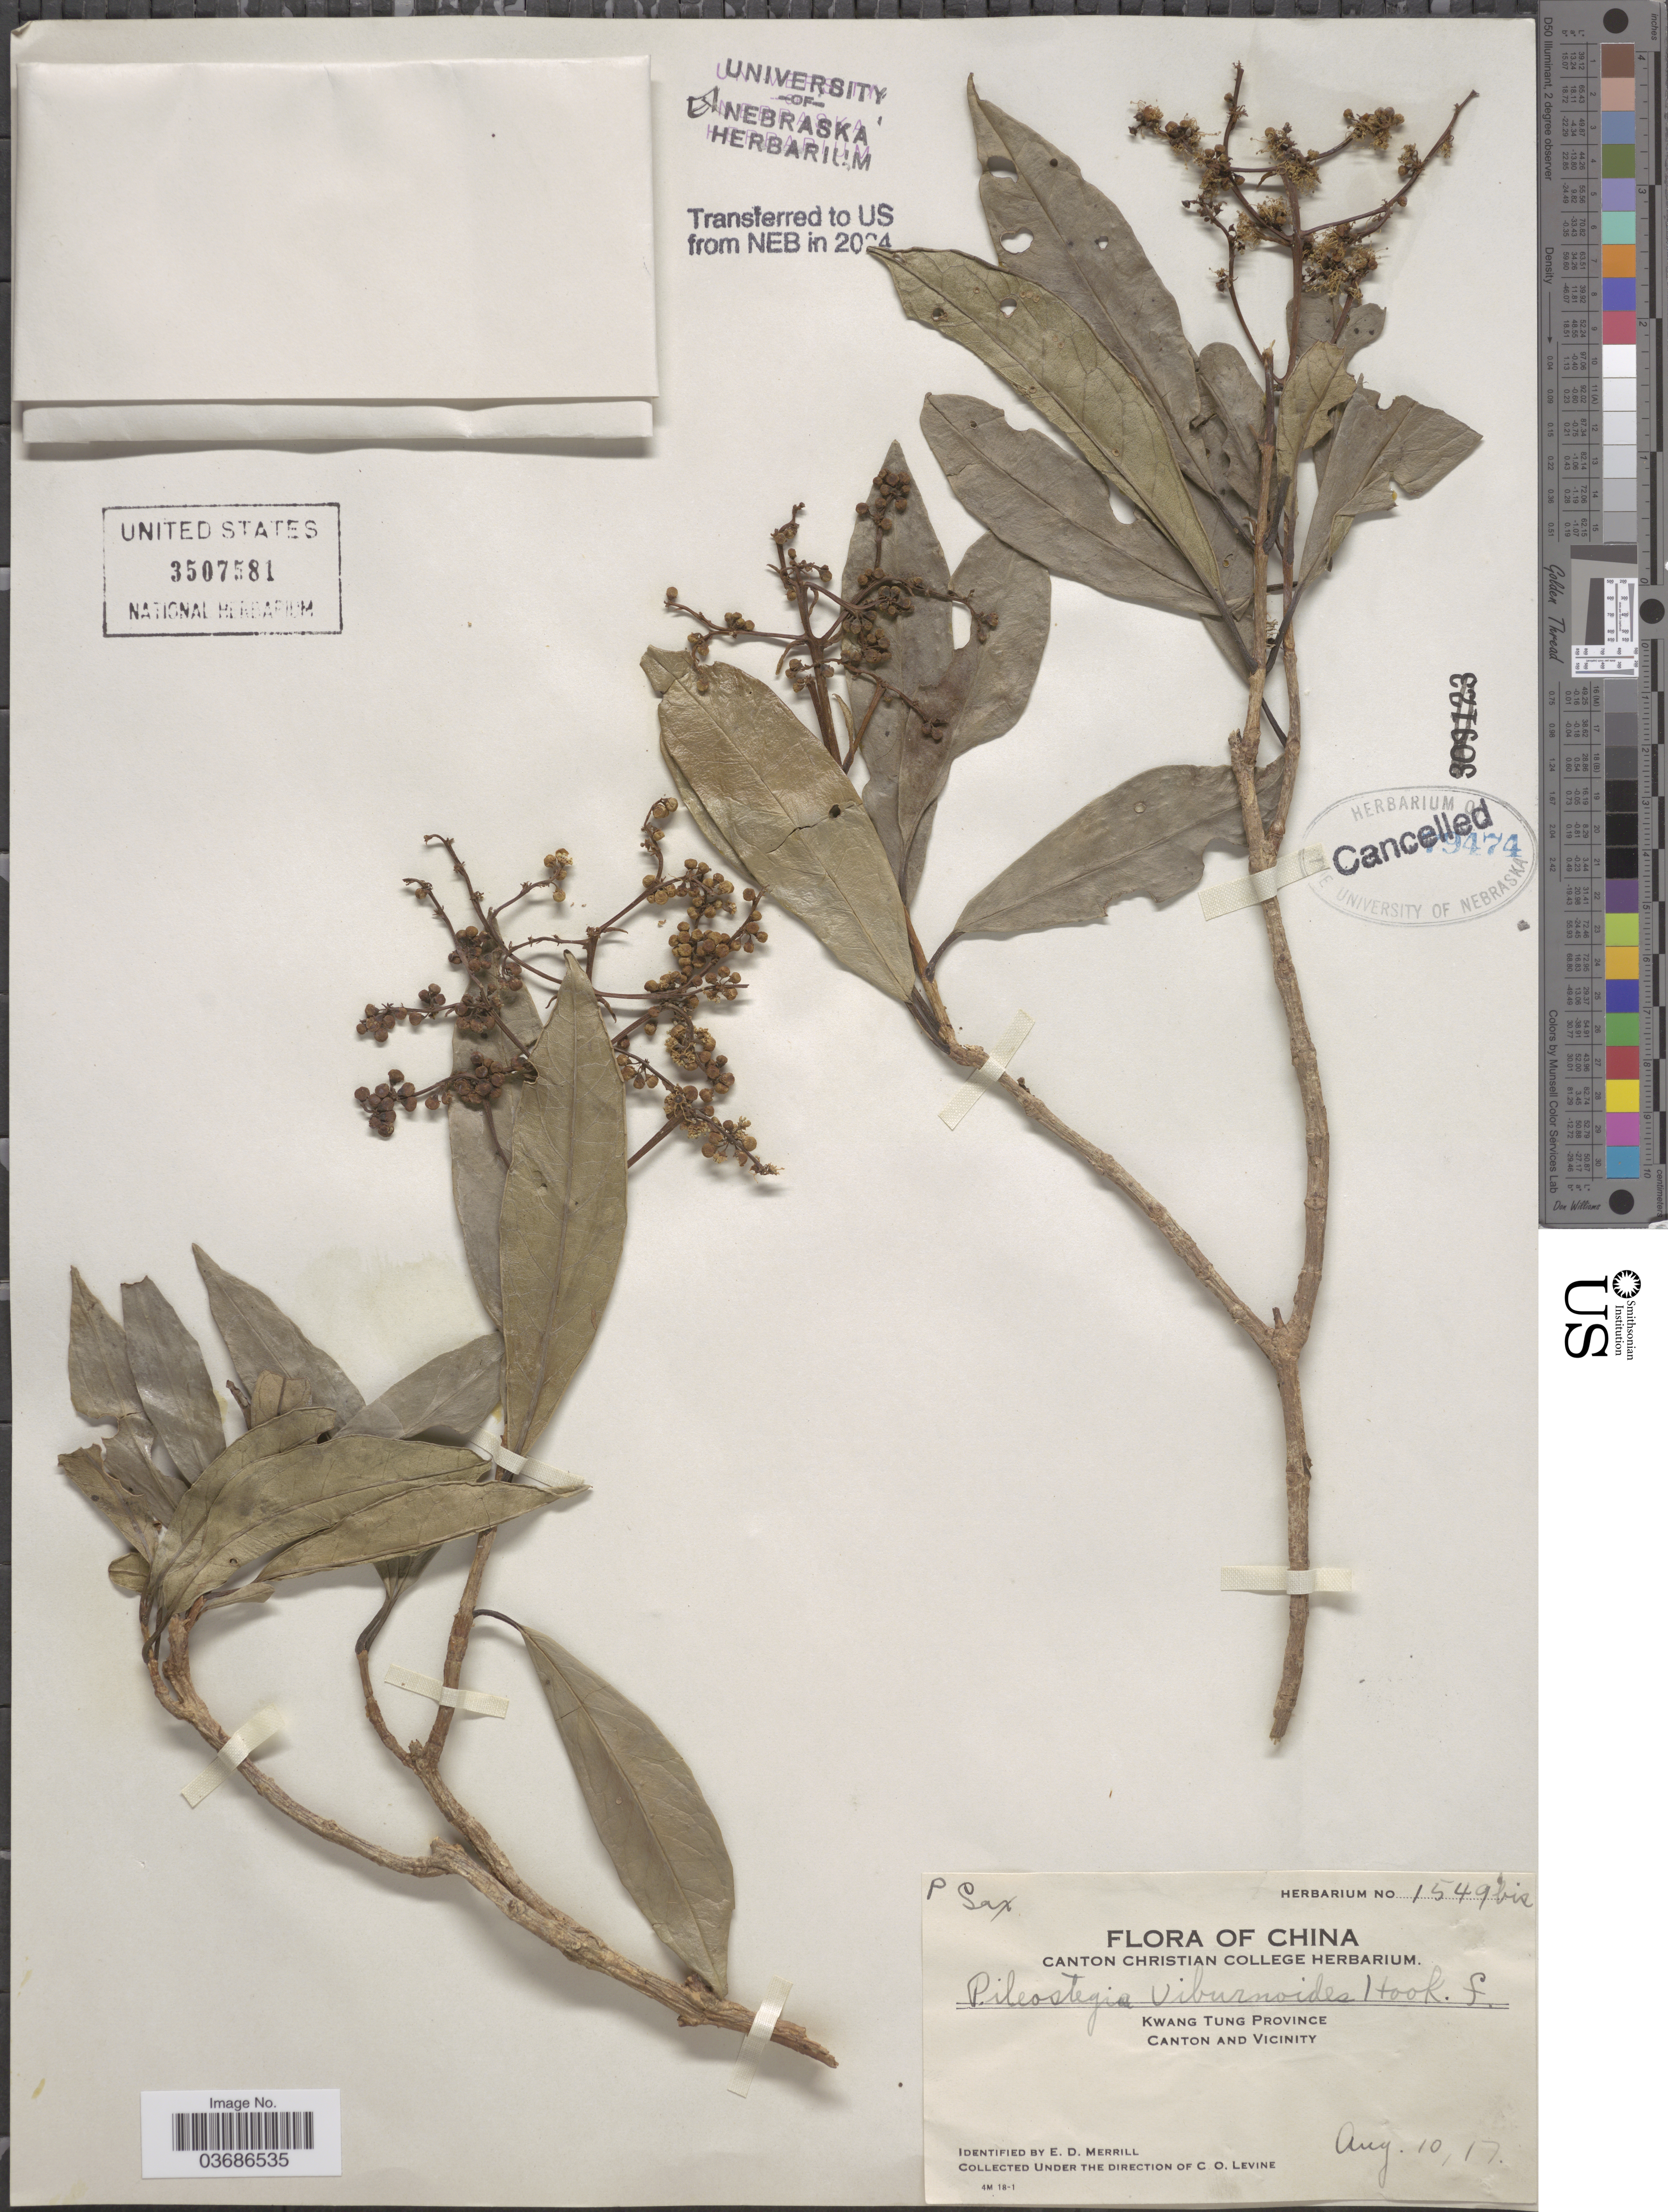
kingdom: Plantae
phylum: Tracheophyta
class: Magnoliopsida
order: Cornales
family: Hydrangeaceae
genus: Hydrangea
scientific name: Hydrangea viburnoides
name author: (Hook. f. & Thomson) Y. De Smet & Granados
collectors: C. O. Levine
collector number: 1549bis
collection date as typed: Transcribed d/m/y: 10/8/17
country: China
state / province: Guangdong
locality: Kwang Tung Province. Canton and Vicinity.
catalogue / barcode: US 3507581